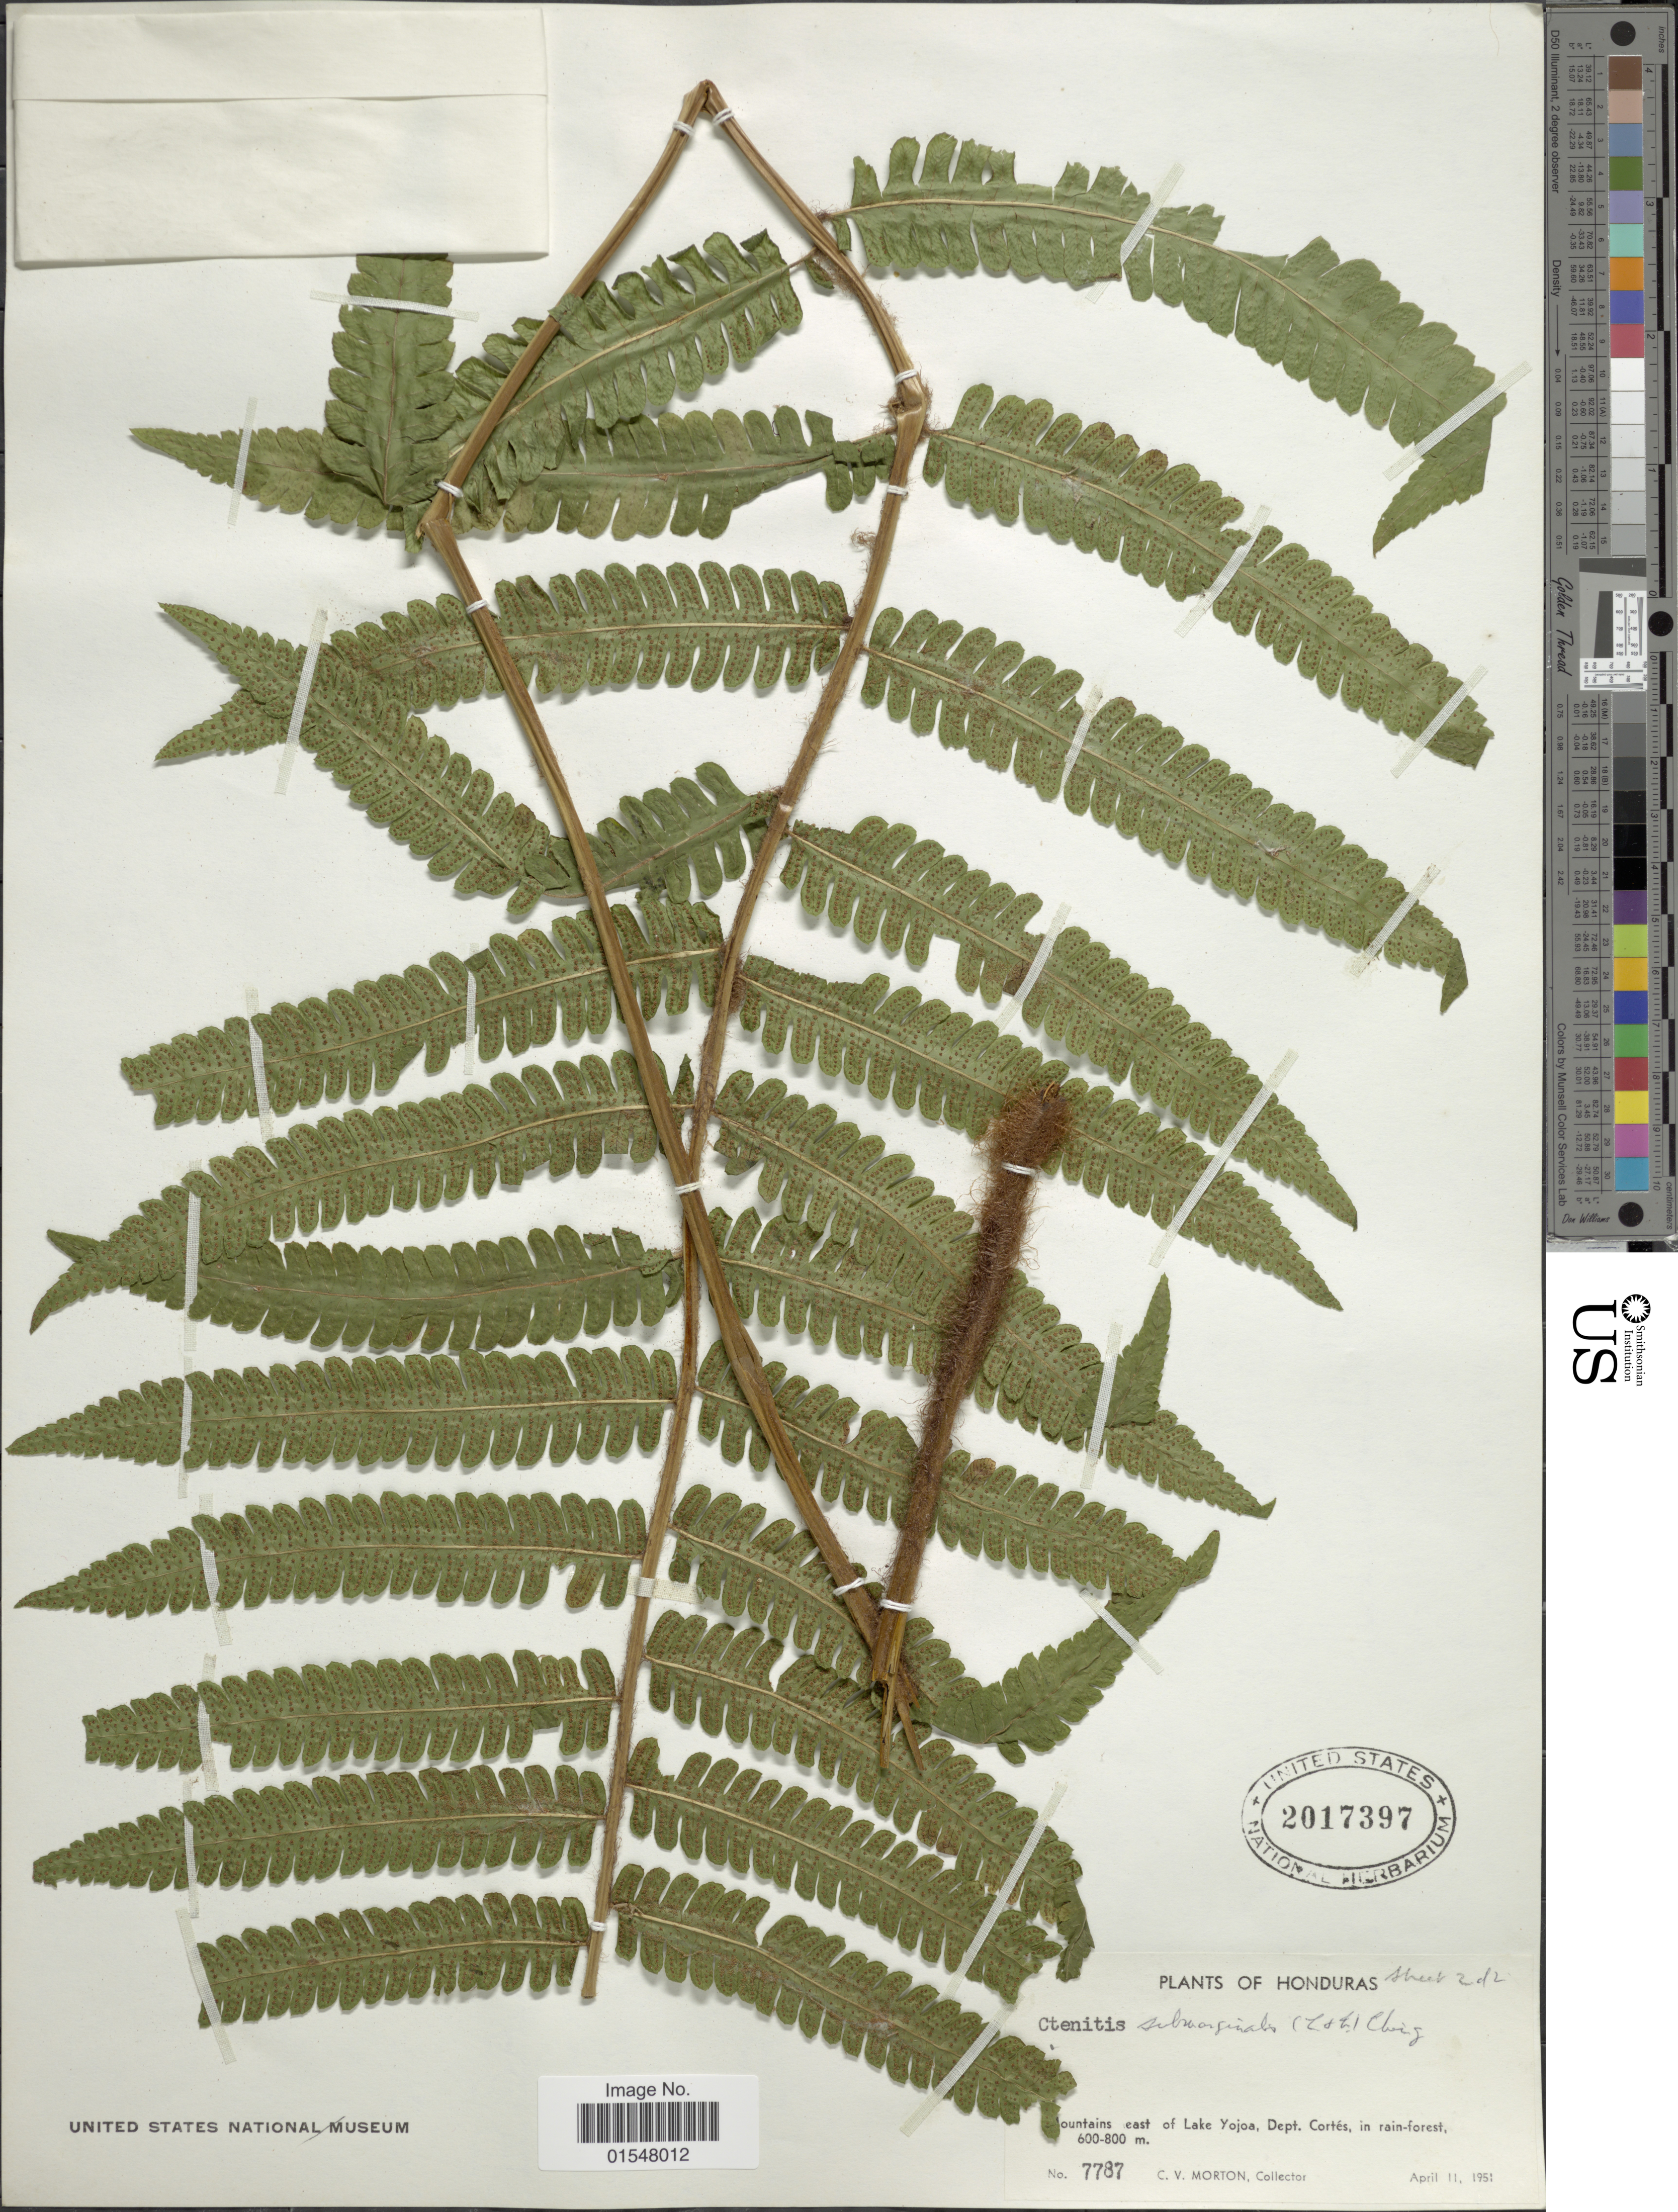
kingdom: Plantae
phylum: Tracheophyta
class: Polypodiopsida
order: Polypodiales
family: Dryopteridaceae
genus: Ctenitis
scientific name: Ctenitis submarginalis f. caripensis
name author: (Humb. & Bonpl. ex Willd.) Lellinger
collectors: C. V. Morton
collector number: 7787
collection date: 1951-04-11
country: Honduras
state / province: Cortés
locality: Mountains east of Lake Yojoa, in rain- forest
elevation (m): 600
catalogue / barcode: US 2017397